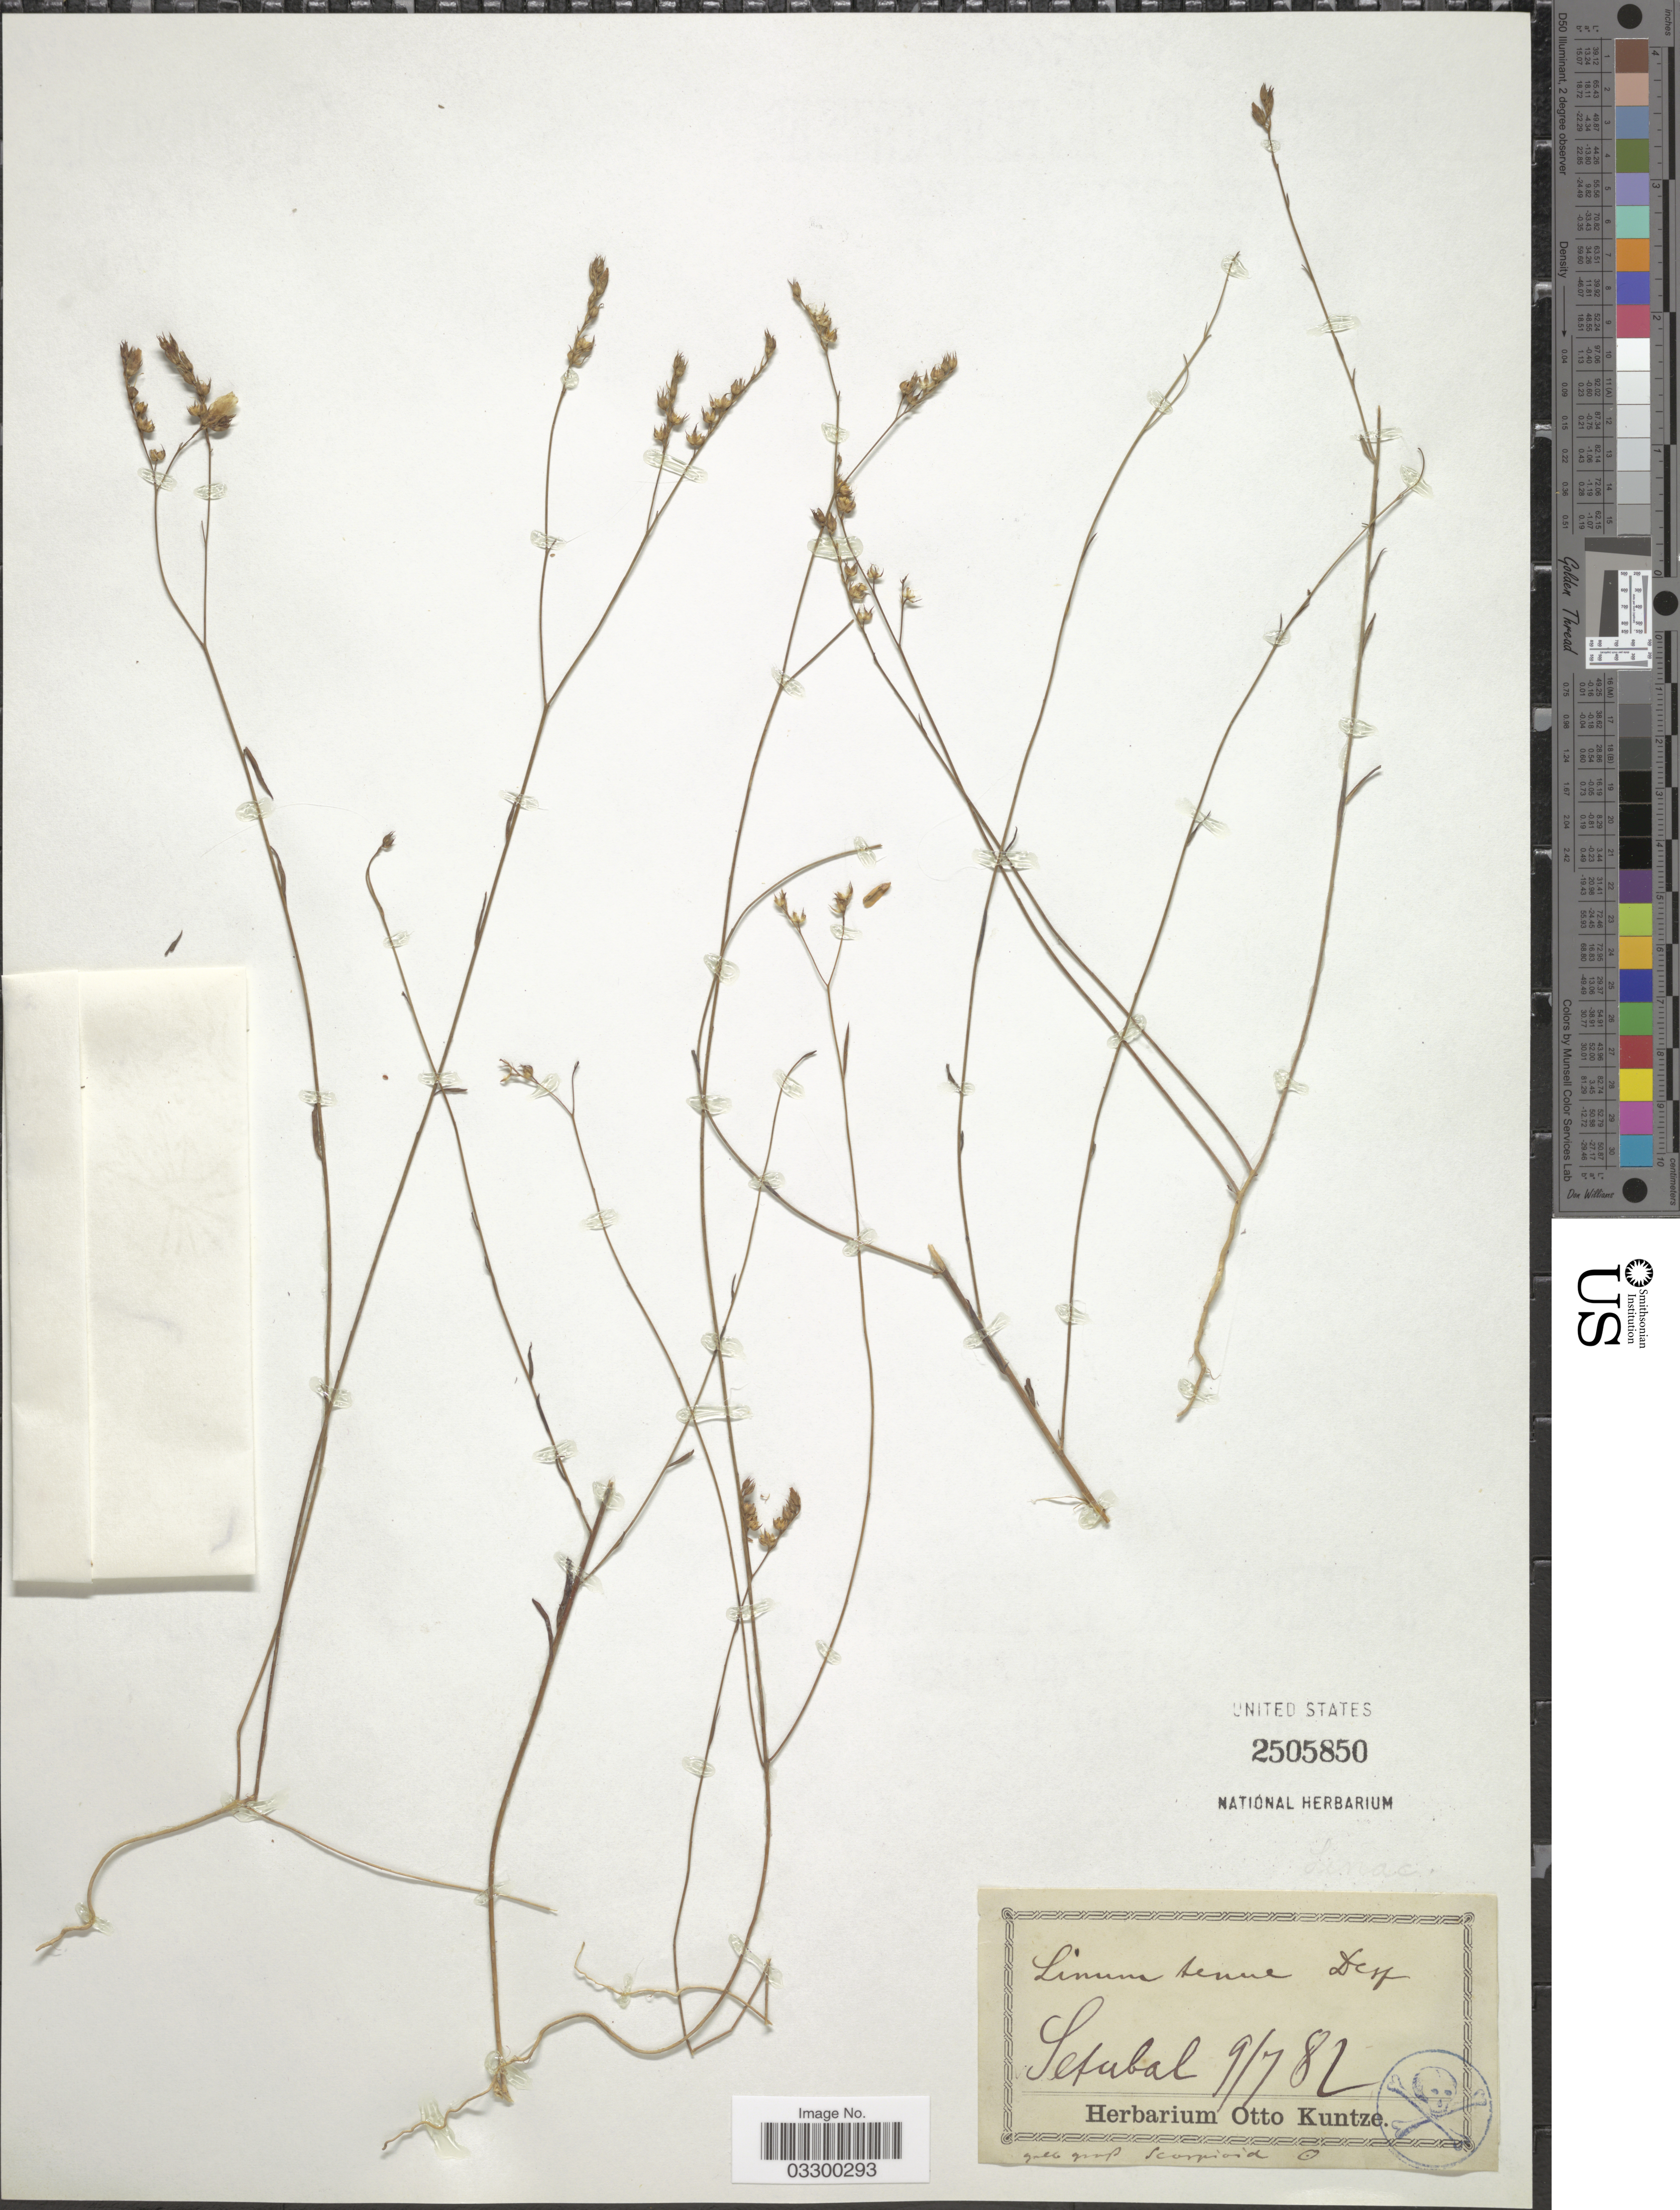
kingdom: Plantae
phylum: Tracheophyta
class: Magnoliopsida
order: Malpighiales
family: Linaceae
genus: Linum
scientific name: Linum tenue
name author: Desf.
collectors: ex herb. Otto Kuntze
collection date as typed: Transcribed d/m/y: 9/7/82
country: Portugal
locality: Setubal.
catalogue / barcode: US 2505850